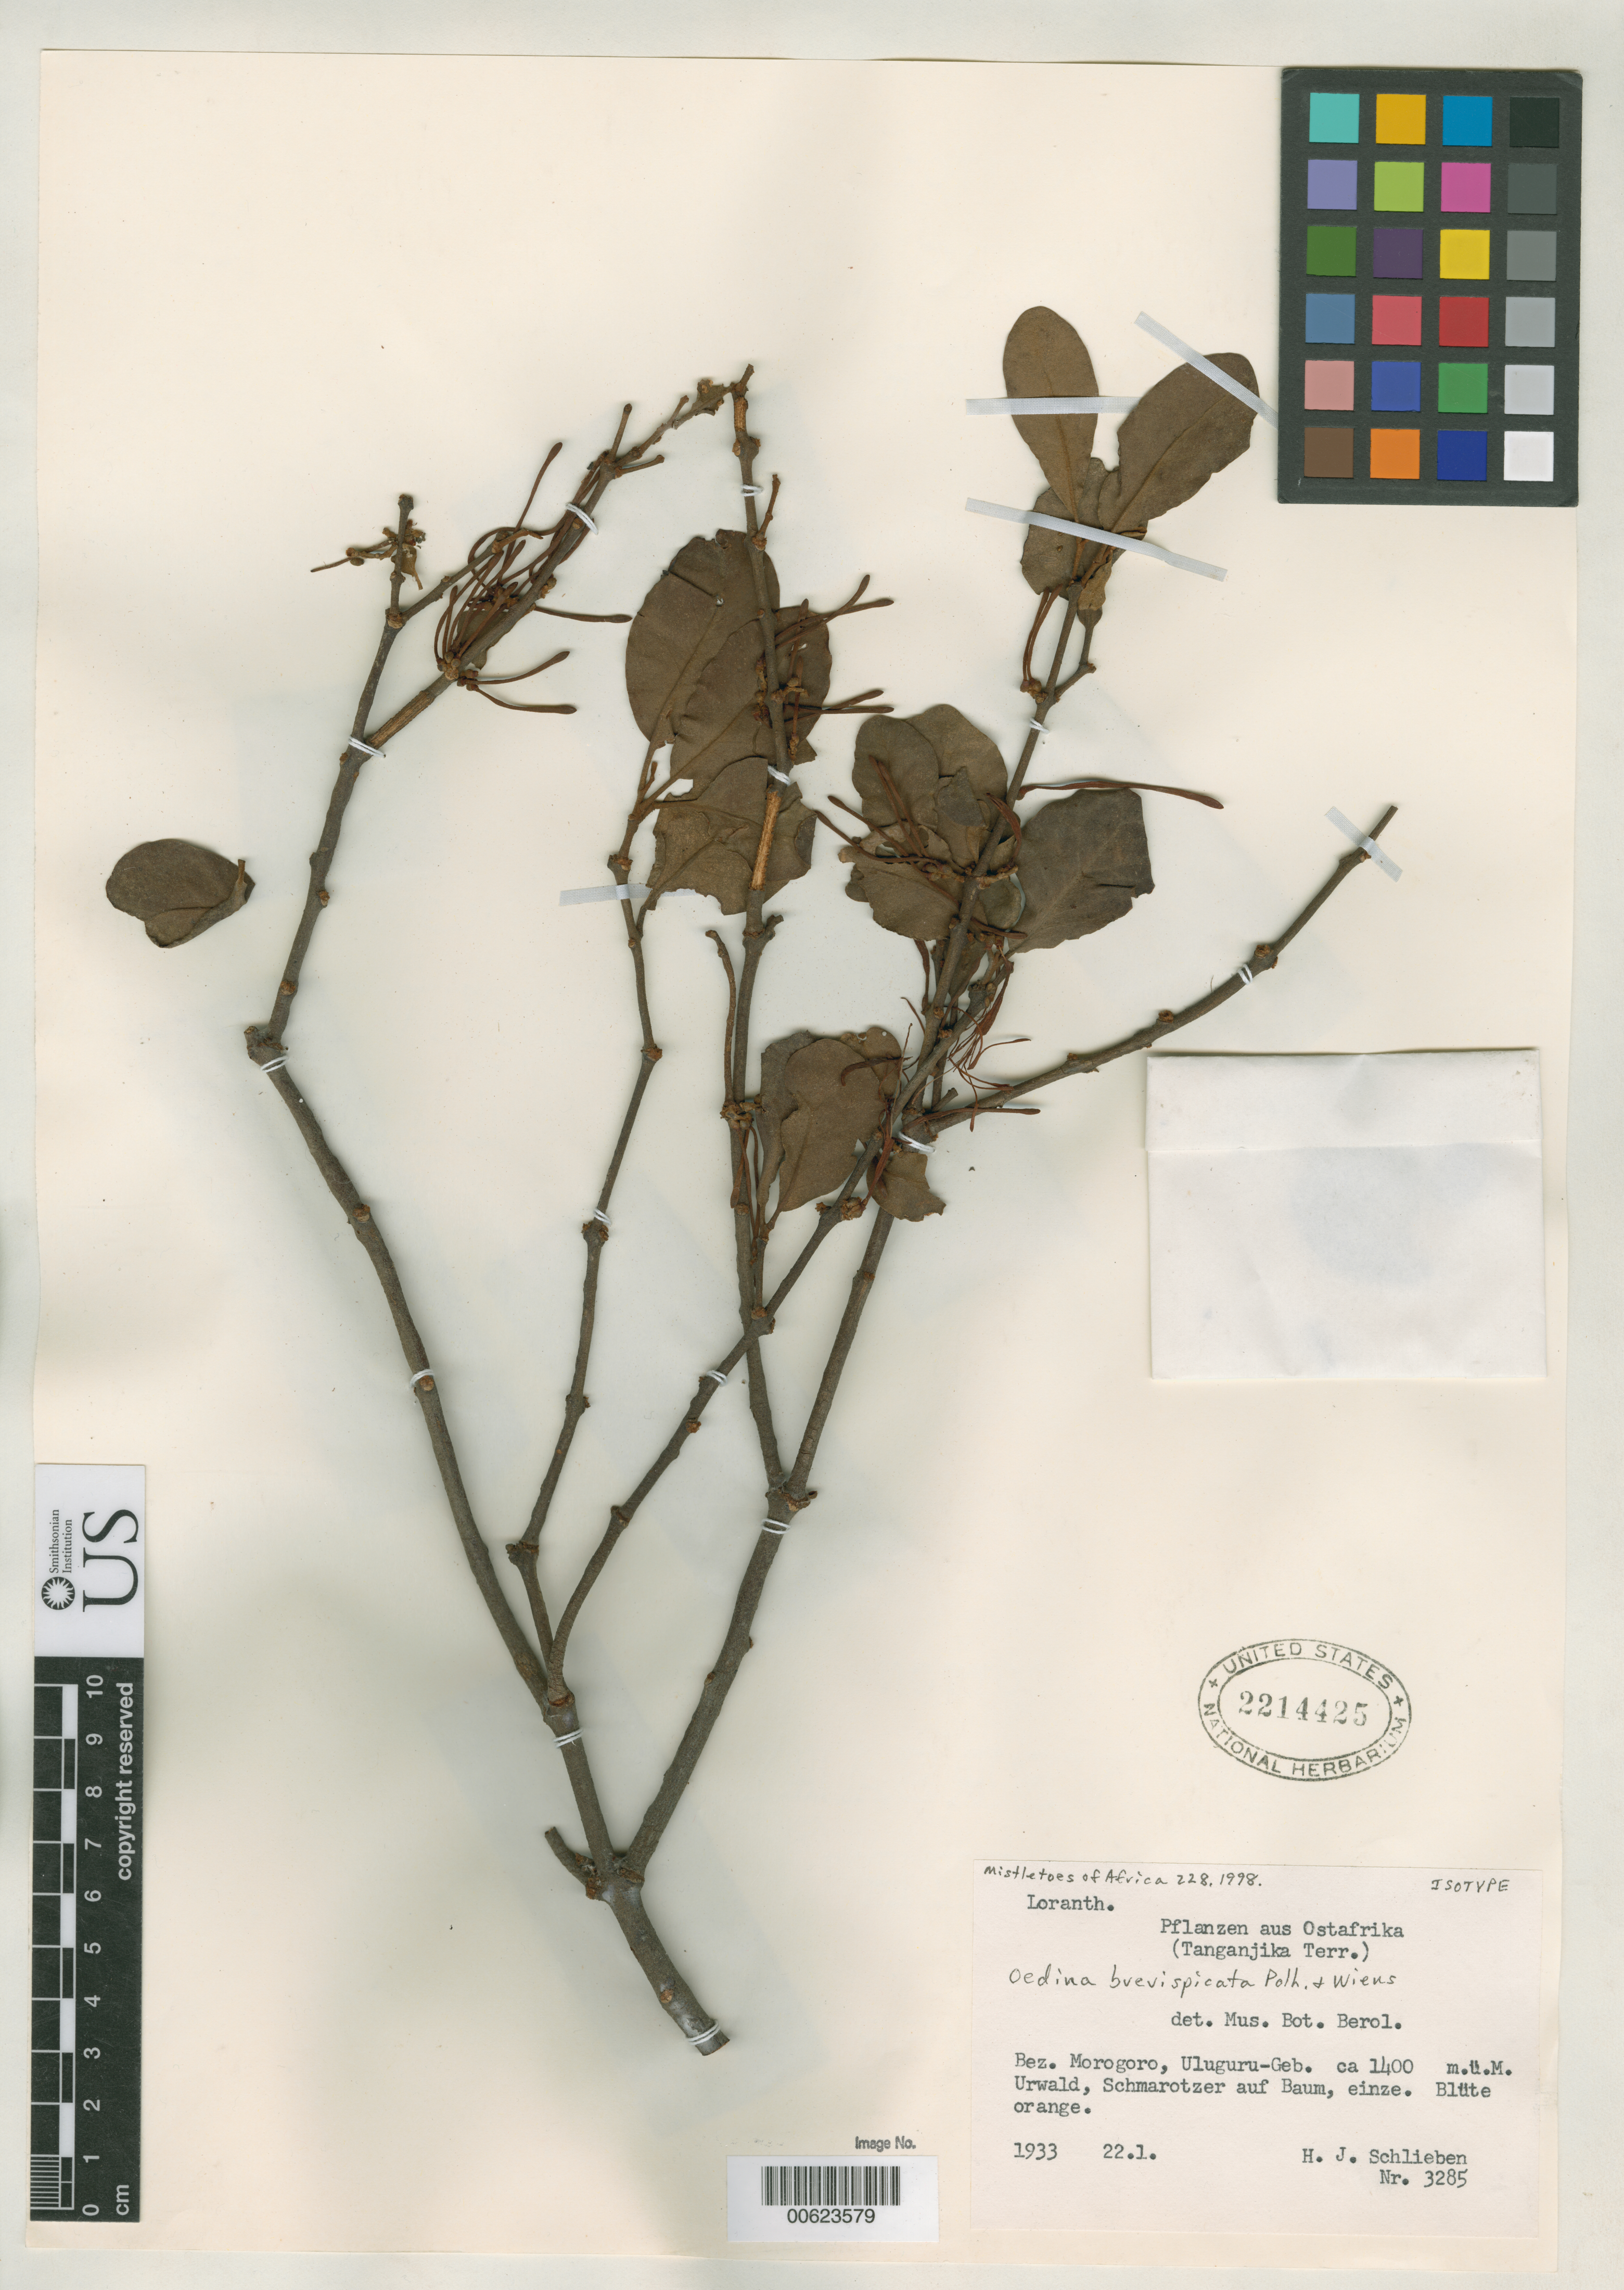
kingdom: Plantae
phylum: Tracheophyta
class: Magnoliopsida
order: Santalales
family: Loranthaceae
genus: Oedina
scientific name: Oedina brevispicata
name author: Polhill & Wiens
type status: Isotype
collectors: H. J. Schlieben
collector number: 3285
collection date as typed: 22 Jan 1933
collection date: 1933-01-22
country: Tanzania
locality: Bez. Morogoro, Uluguru-geb., Urwald, Schmarotzer auf baum, Einze.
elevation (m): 1400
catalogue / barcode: US 2214425